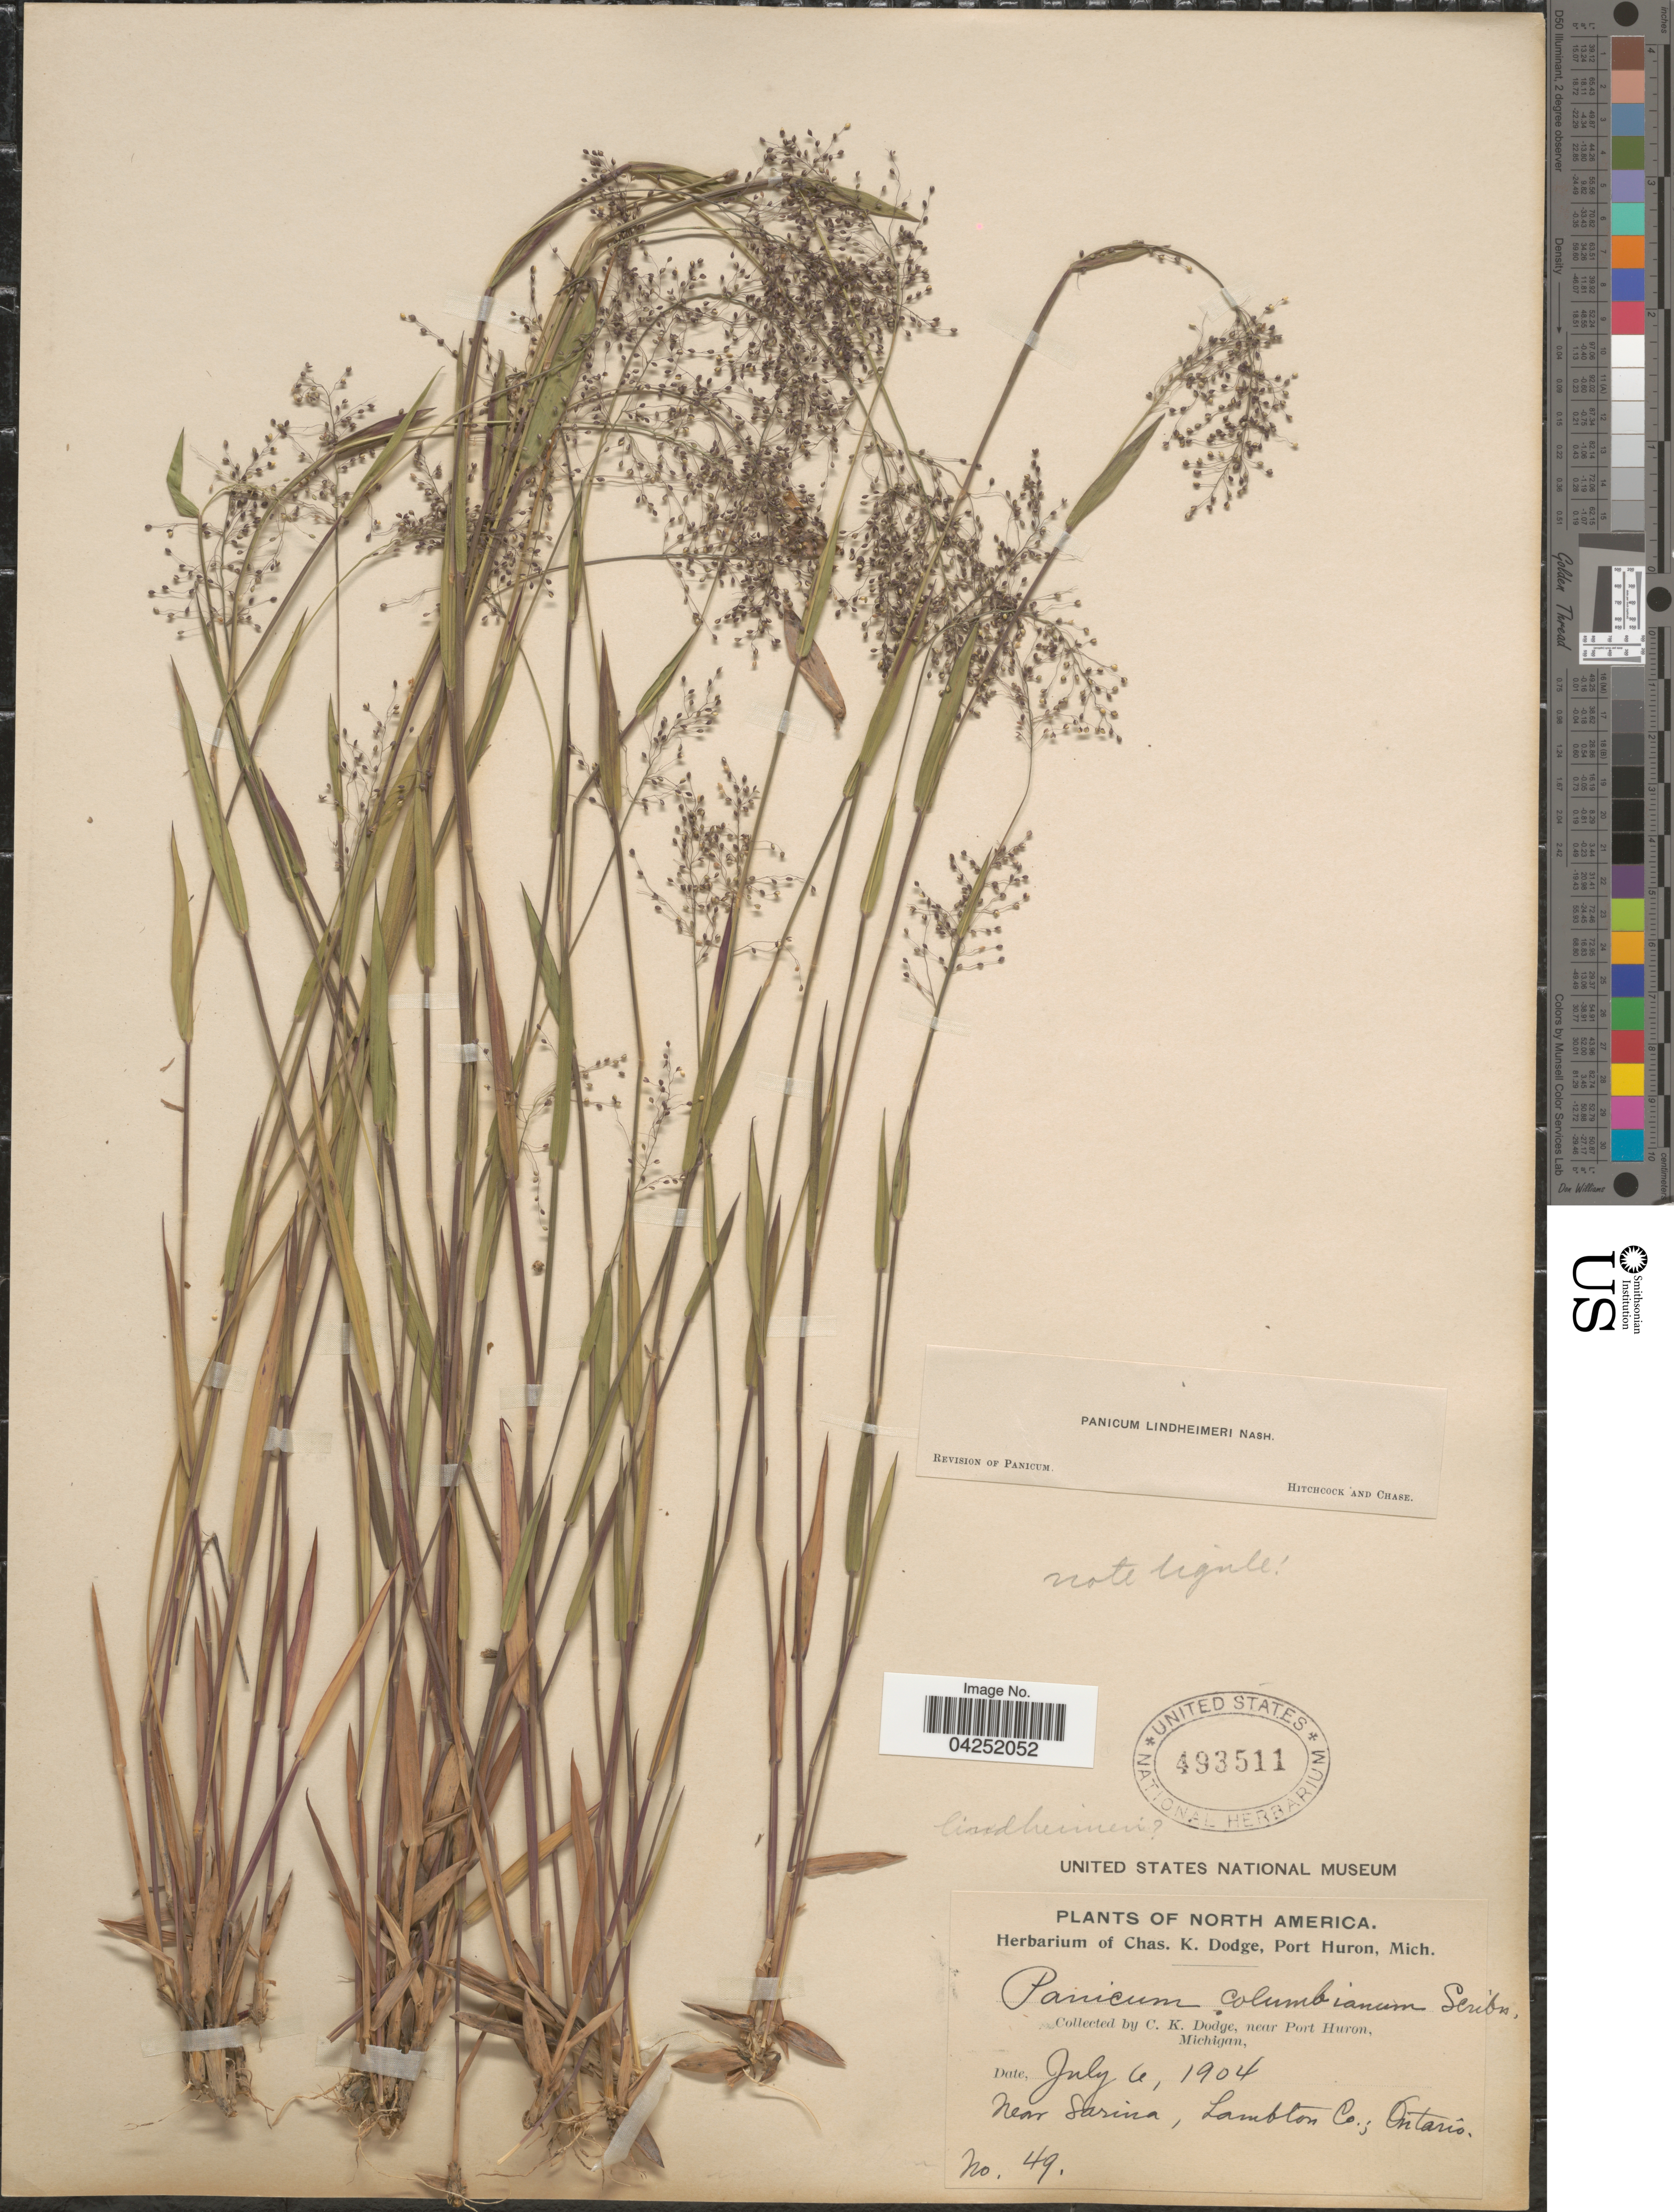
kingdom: Plantae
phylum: Tracheophyta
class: Liliopsida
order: Poales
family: Poaceae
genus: Dichanthelium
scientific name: Dichanthelium acuminatum var. lindheimeri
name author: (Nash) Gould & C.A. Clark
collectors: C. K. Dodge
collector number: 49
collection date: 1904-07-06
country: Canada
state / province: Ontario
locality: Near Sarina, Lambton Co.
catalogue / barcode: US 493511